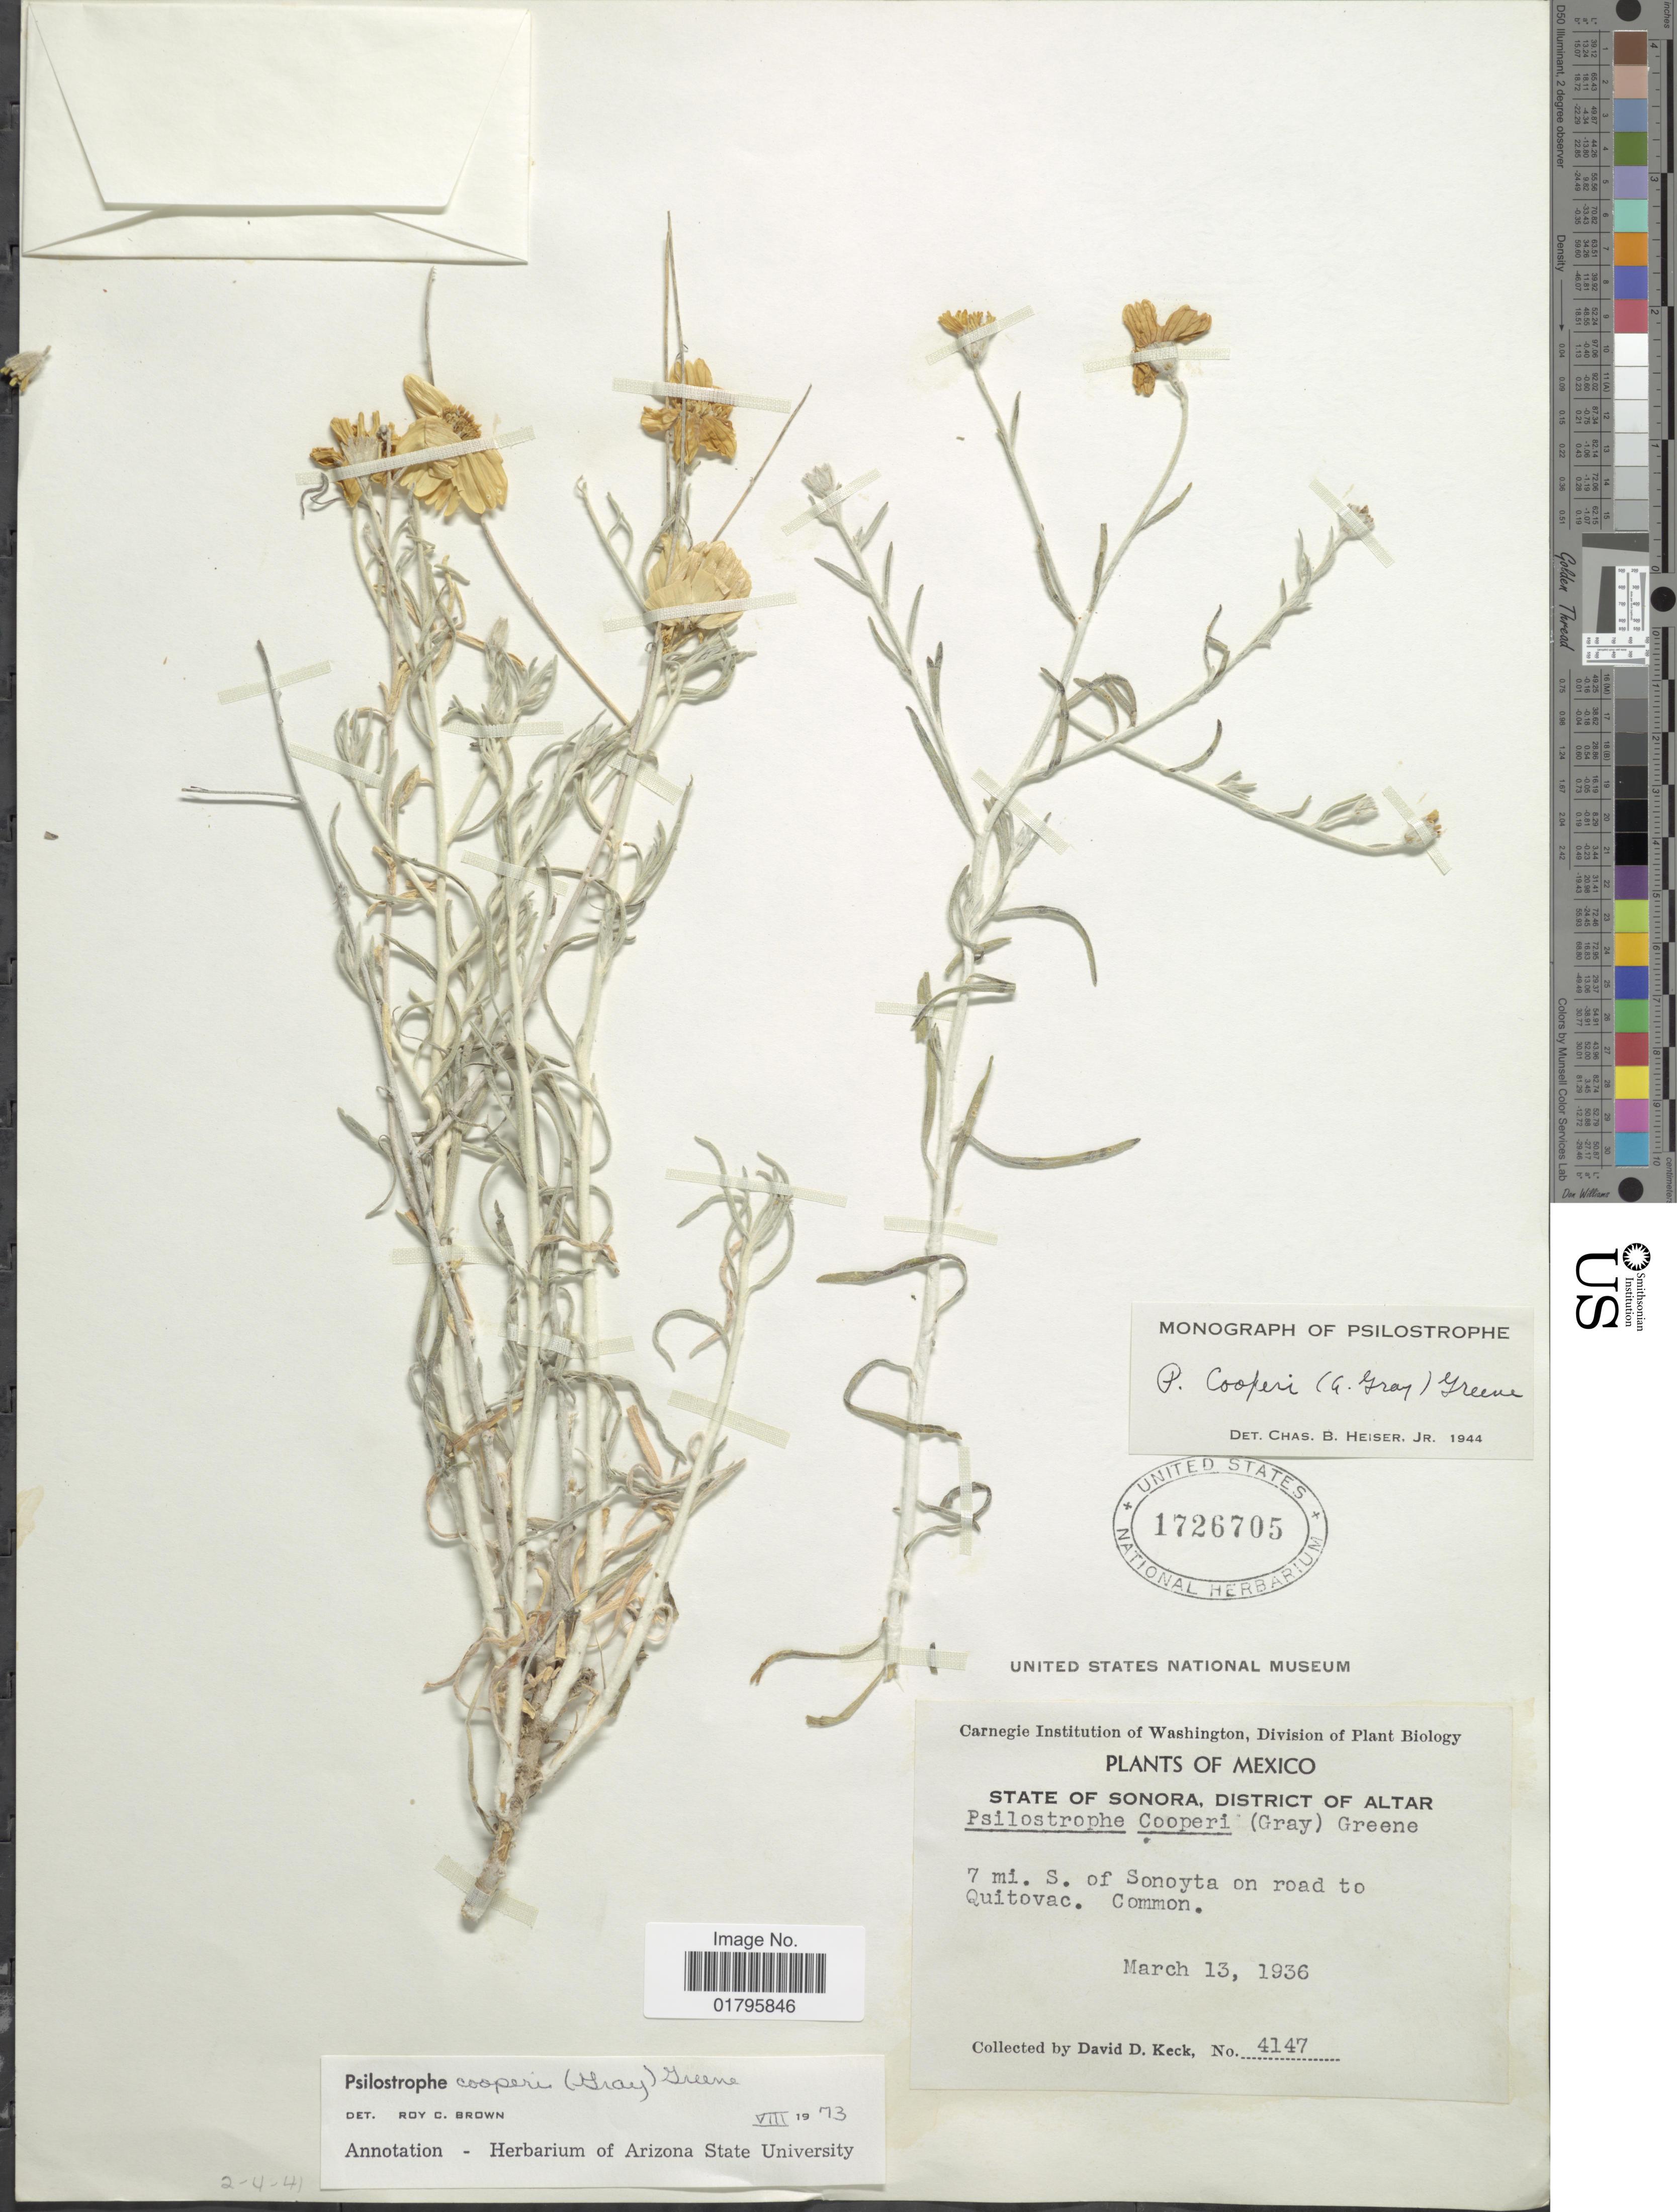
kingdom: Plantae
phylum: Tracheophyta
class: Magnoliopsida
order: Asterales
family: Asteraceae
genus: Psilostrophe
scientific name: Psilostrophe cooperi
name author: (A. Gray) Greene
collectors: D. D. Keck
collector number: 4147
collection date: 1936-03-13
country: Mexico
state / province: Sonora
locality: State of Sonora, District of Altar. 7 mi. S. of Sonoyta on road to Quitovac.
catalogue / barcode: US 1726705